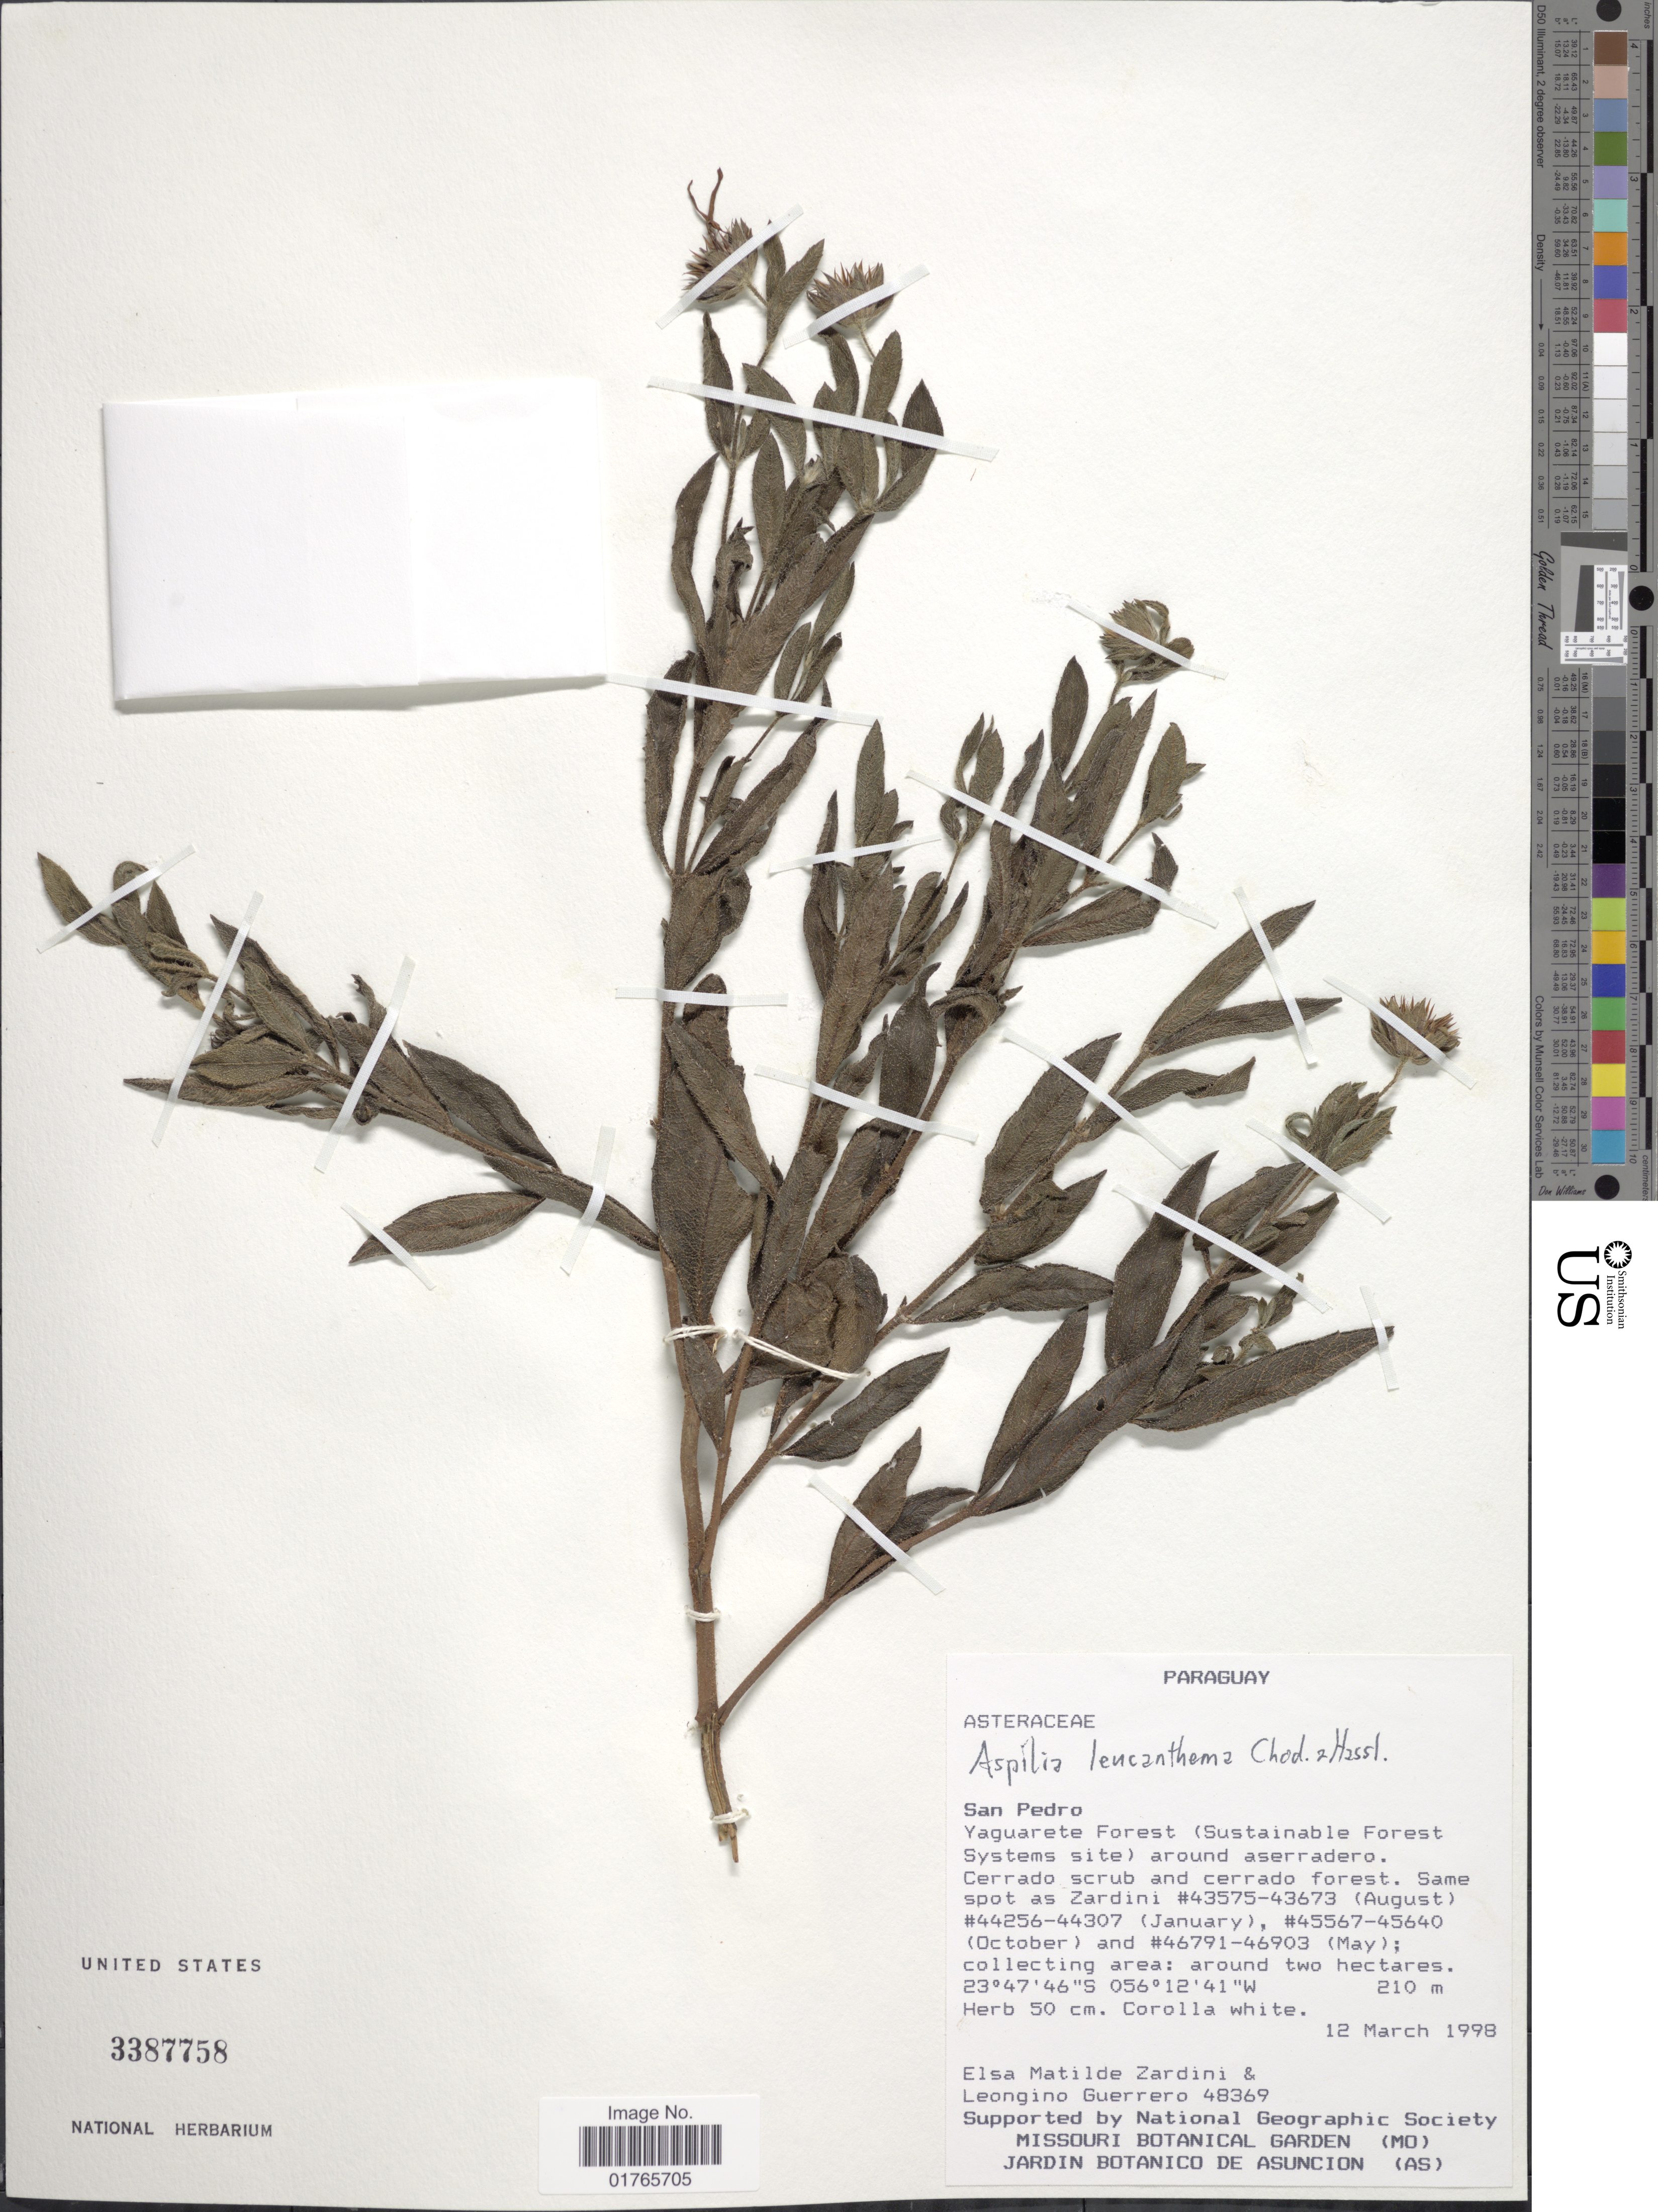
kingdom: Plantae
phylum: Tracheophyta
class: Magnoliopsida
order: Asterales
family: Asteraceae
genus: Aspilia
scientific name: Aspilia leucanthemum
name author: Chodat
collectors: E. M. Zardini & L. Guerrero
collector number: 48369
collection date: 1998-03-12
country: Paraguay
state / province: San Pedro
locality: Yaguarete Forest (Sustainable Forest Systems site)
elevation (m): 210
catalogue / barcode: US 3387758